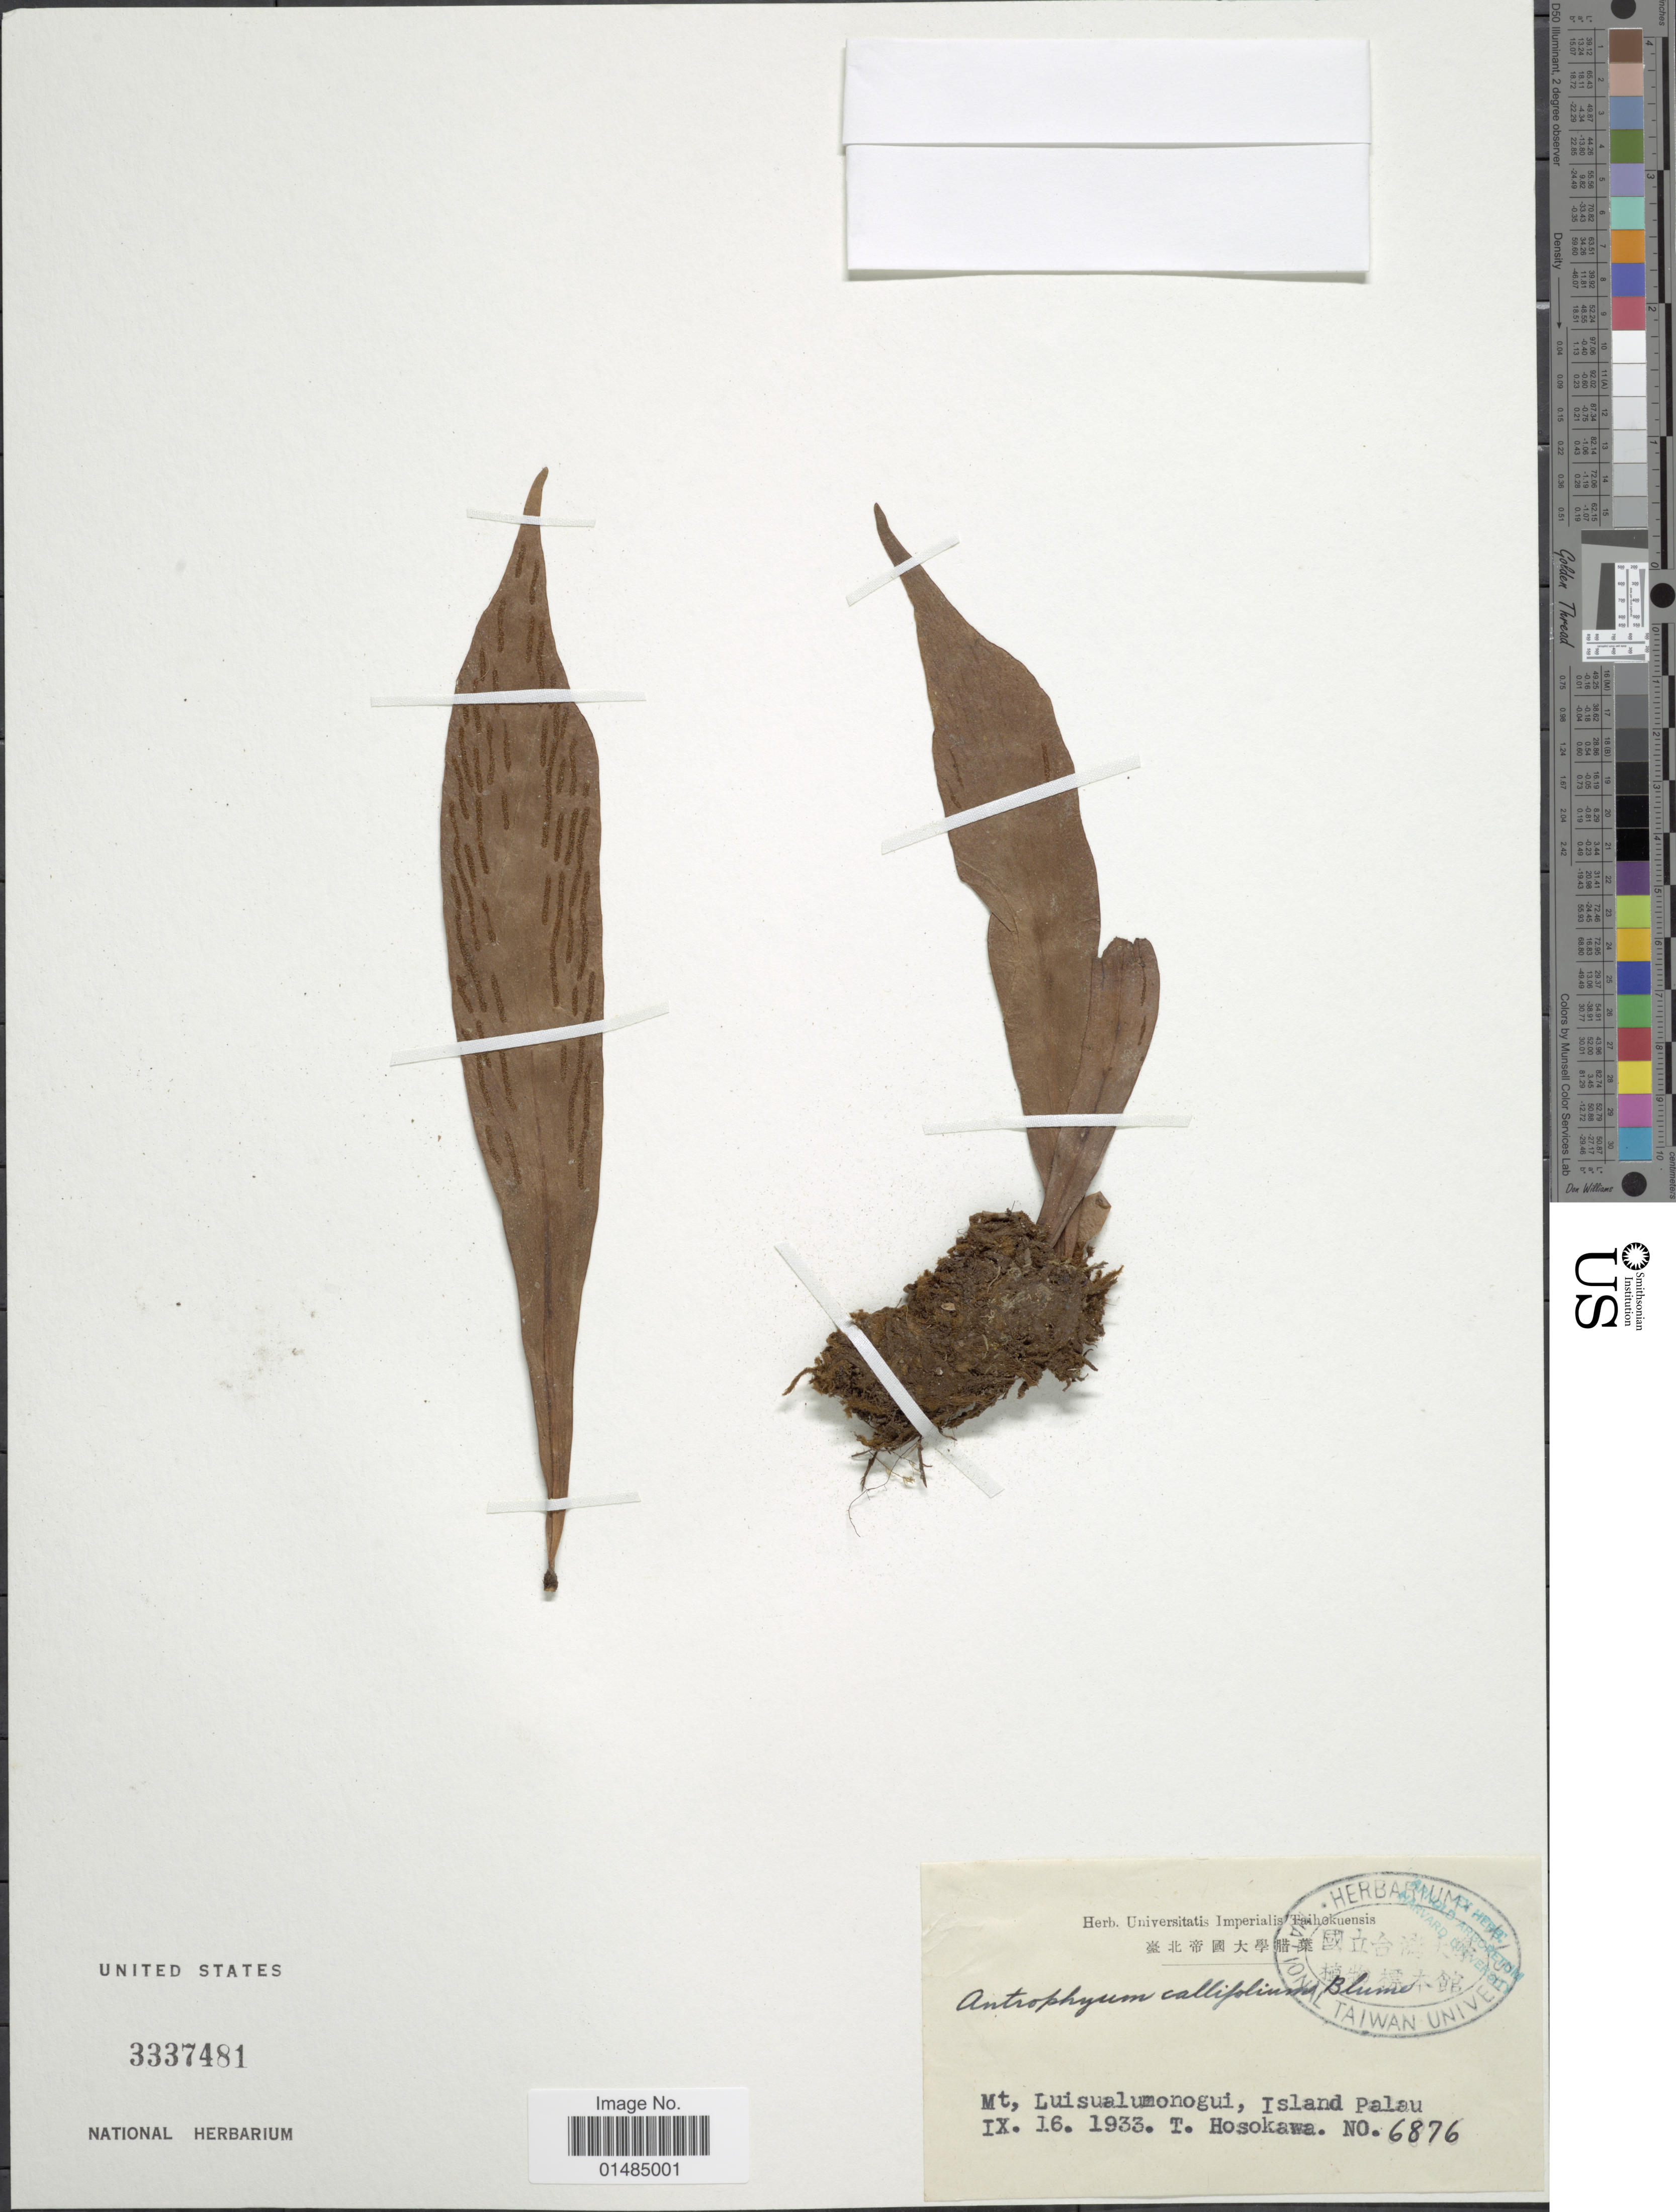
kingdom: Plantae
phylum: Tracheophyta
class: Polypodiopsida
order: Polypodiales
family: Pteridaceae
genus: Antrophyum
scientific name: Antrophyum callifolium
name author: Blume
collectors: T. Hosokawa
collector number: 6876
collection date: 1933-09-16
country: Palau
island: Babeldaob [Babelthuap]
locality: Mt. Luisualumonogui, Island Palau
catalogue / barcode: US 3337481